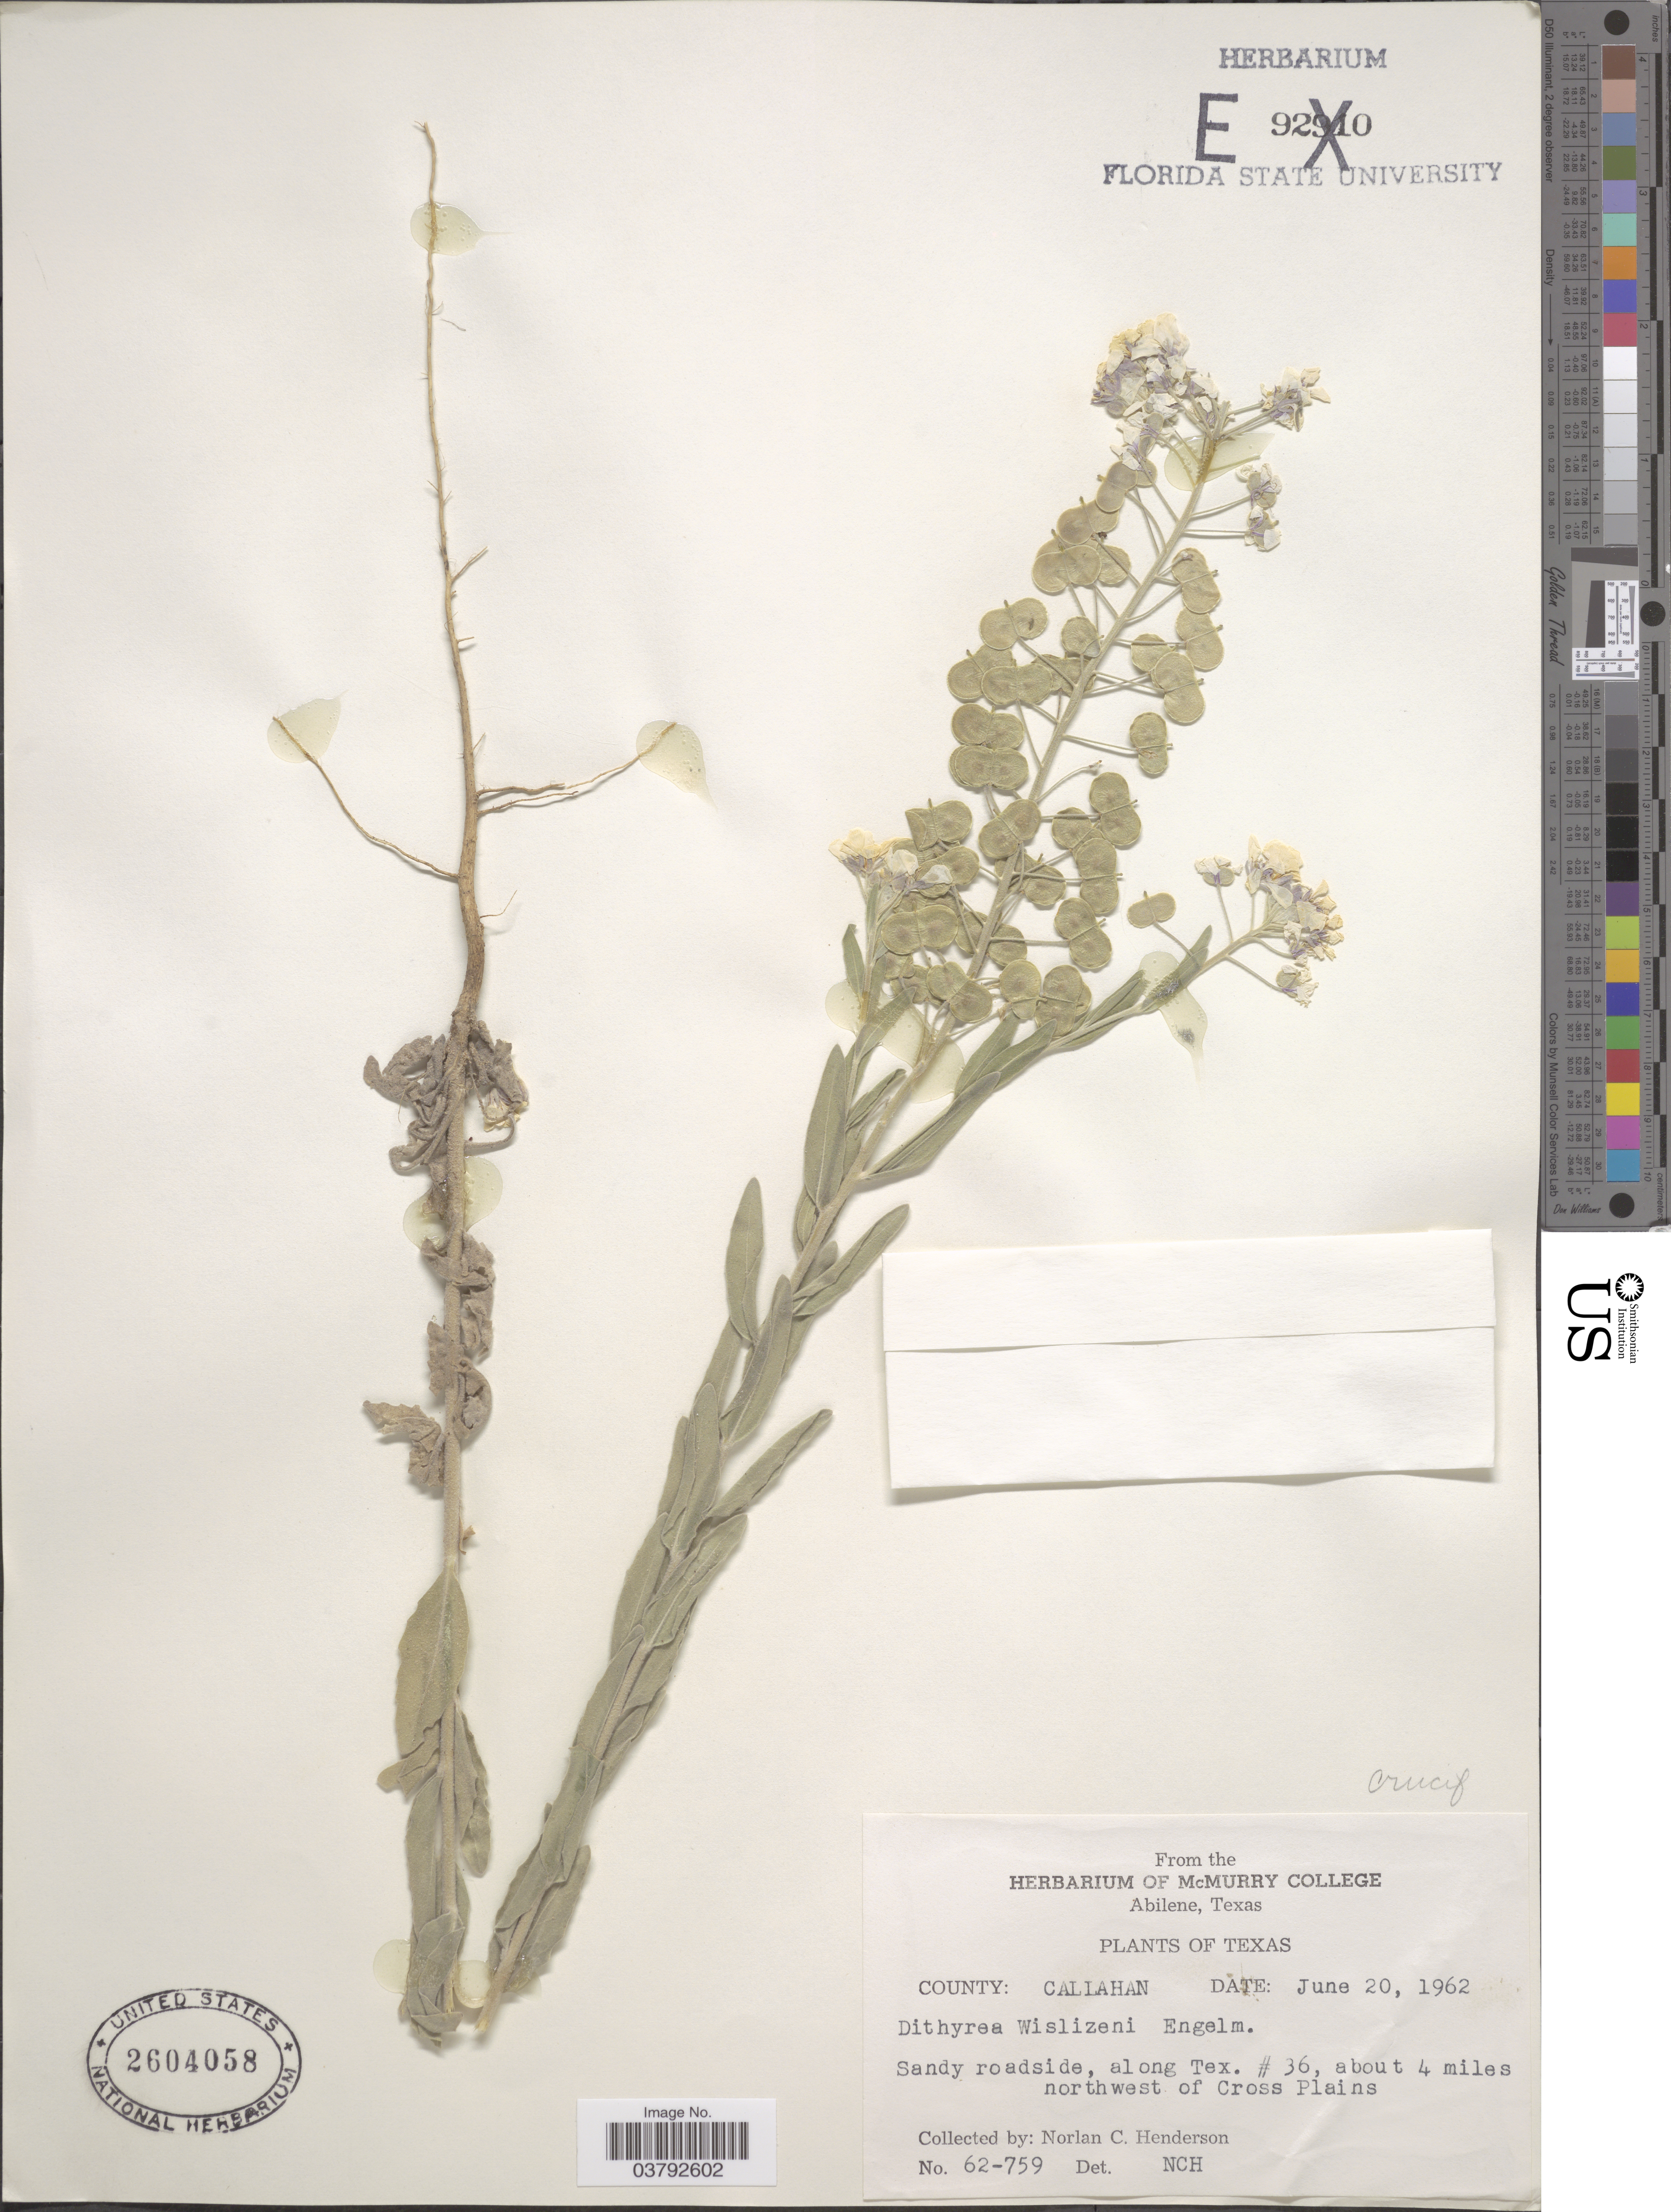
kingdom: Plantae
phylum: Tracheophyta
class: Magnoliopsida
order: Brassicales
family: Brassicaceae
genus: Dithyrea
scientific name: Dithyrea wislizeni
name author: Engelm.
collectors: N. C. Henderson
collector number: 62-759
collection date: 1962-06-20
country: United States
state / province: Texas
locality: County: Callahan. Sandy roadside, along Tex. # 36, about 4 miles northwest of Cross Plains.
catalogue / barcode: US 2604058